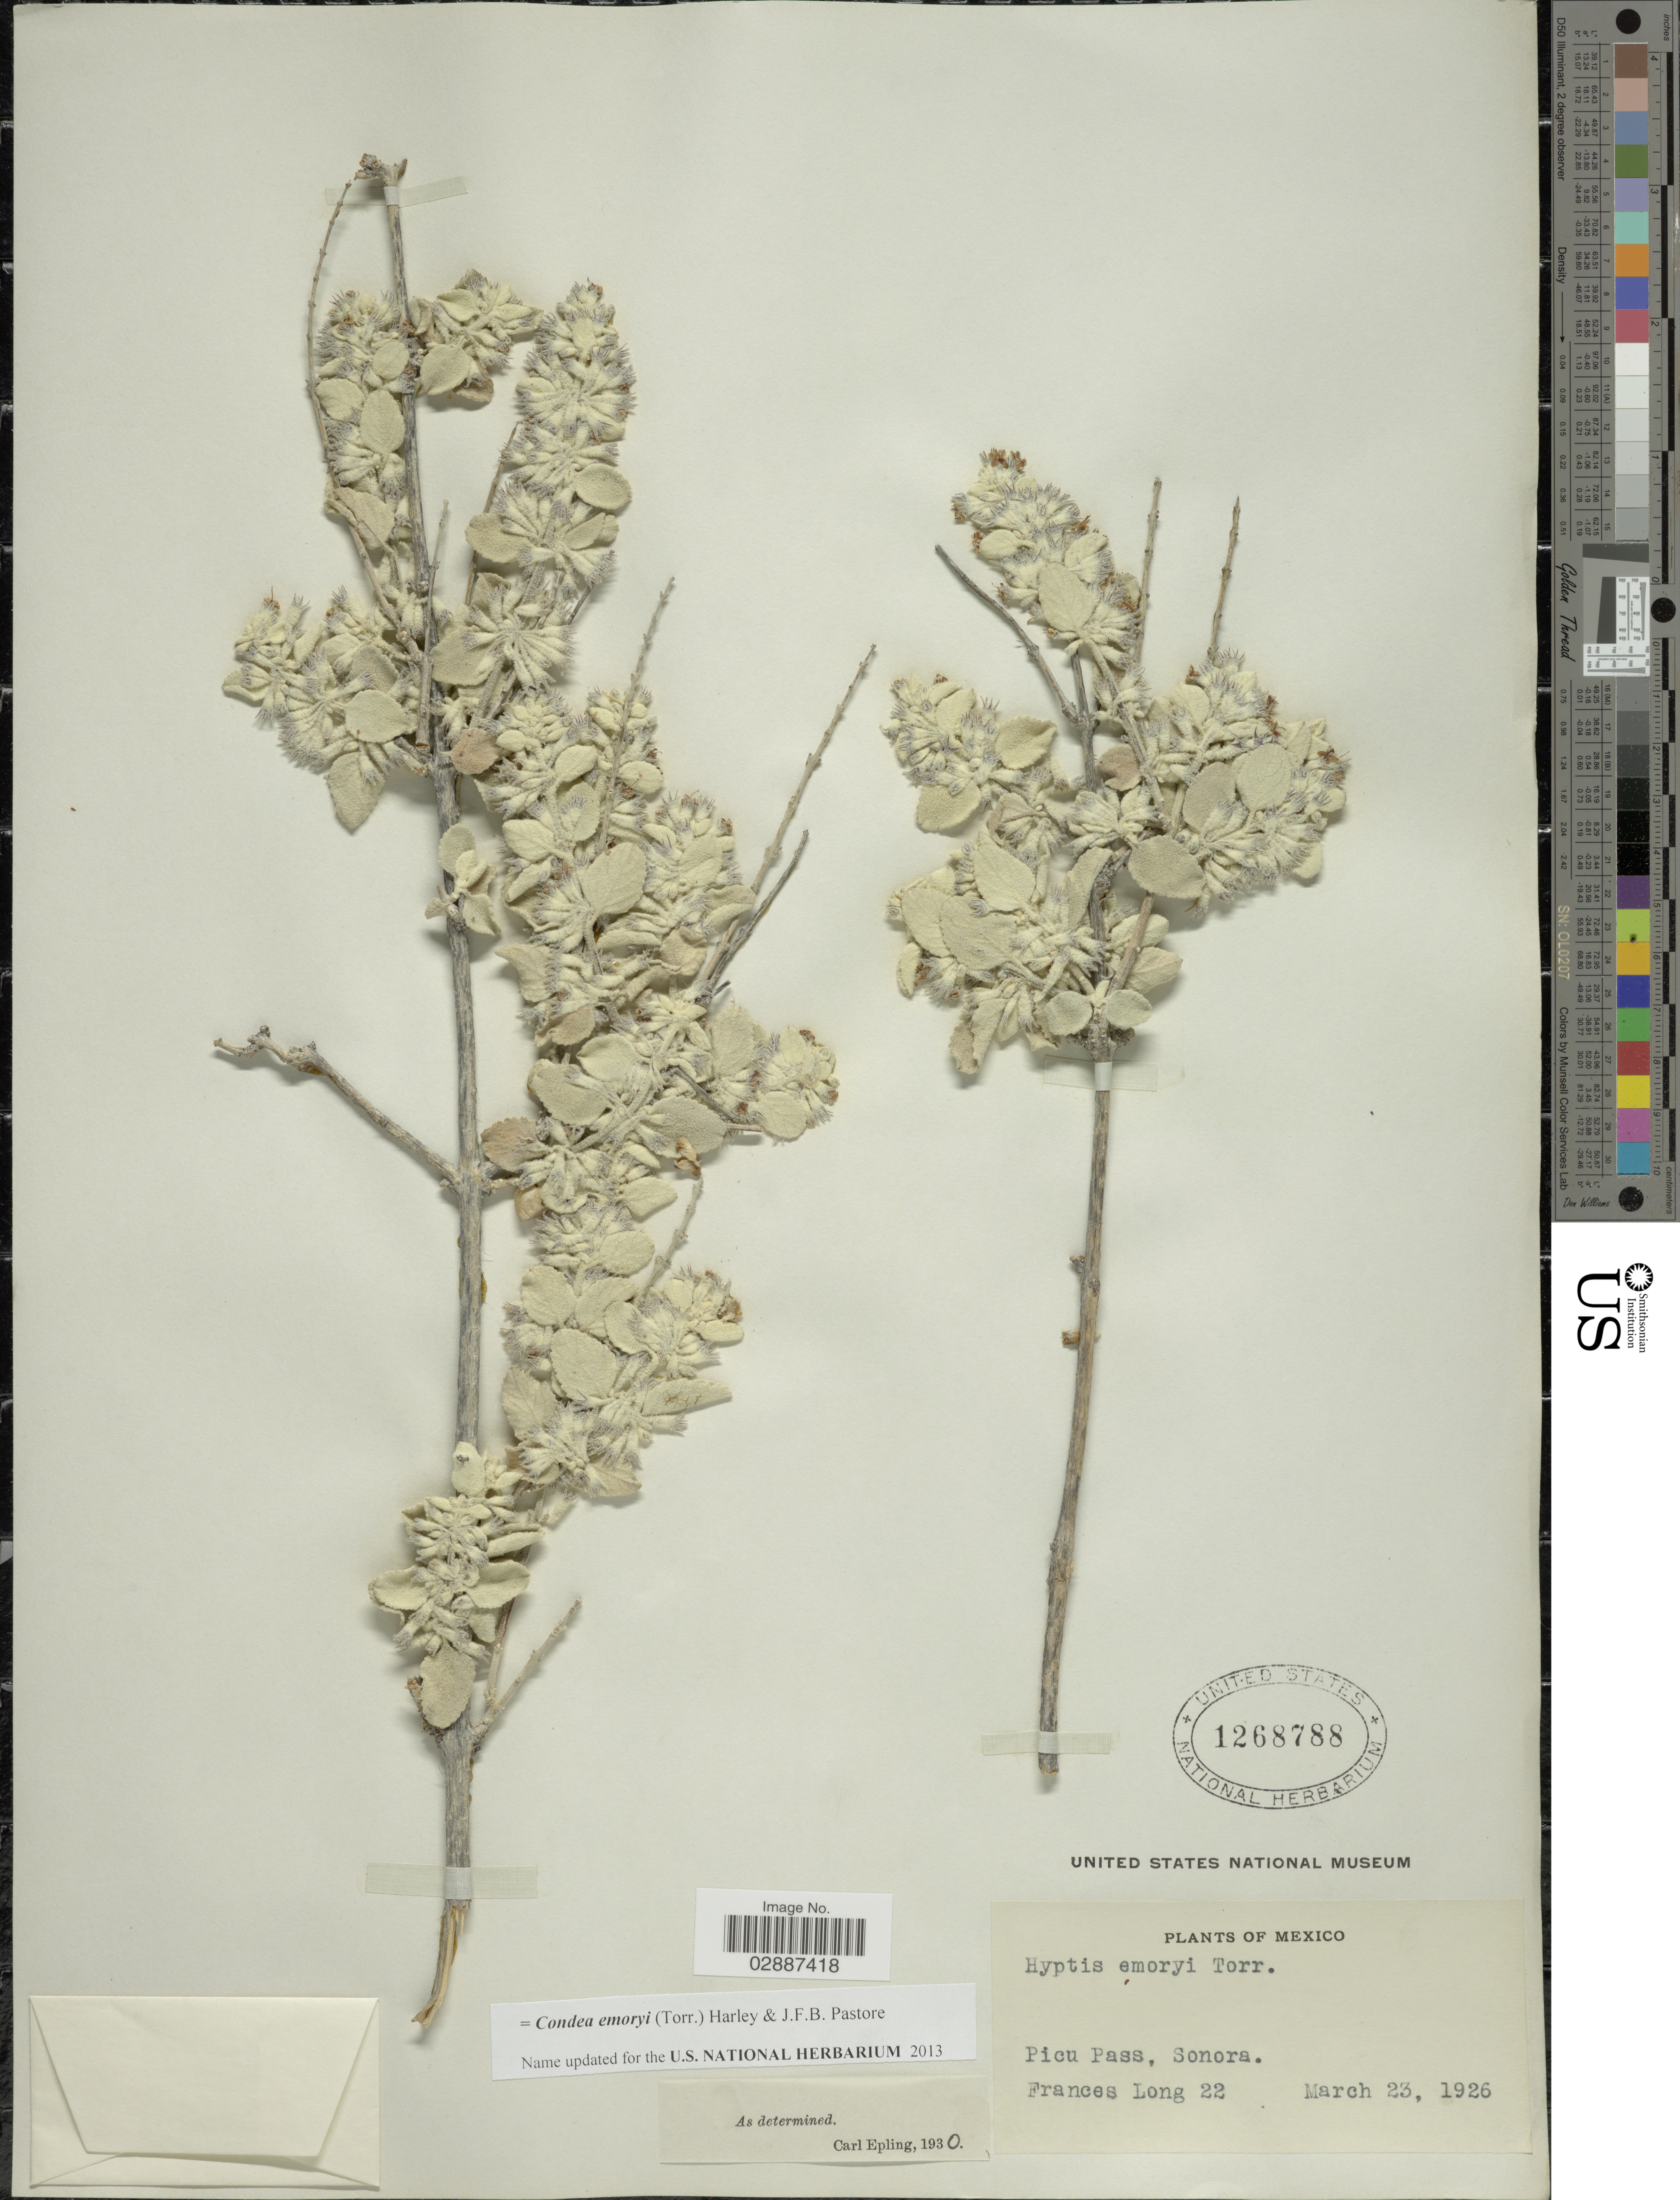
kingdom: Plantae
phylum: Tracheophyta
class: Magnoliopsida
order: Lamiales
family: Lamiaceae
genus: Condea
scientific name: Condea emoryi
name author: (Torr.) Harley & J.F.B. Pastore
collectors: F. Long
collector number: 22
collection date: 1926-03-23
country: Mexico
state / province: Sonora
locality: Picu Pass.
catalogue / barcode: US 1268788